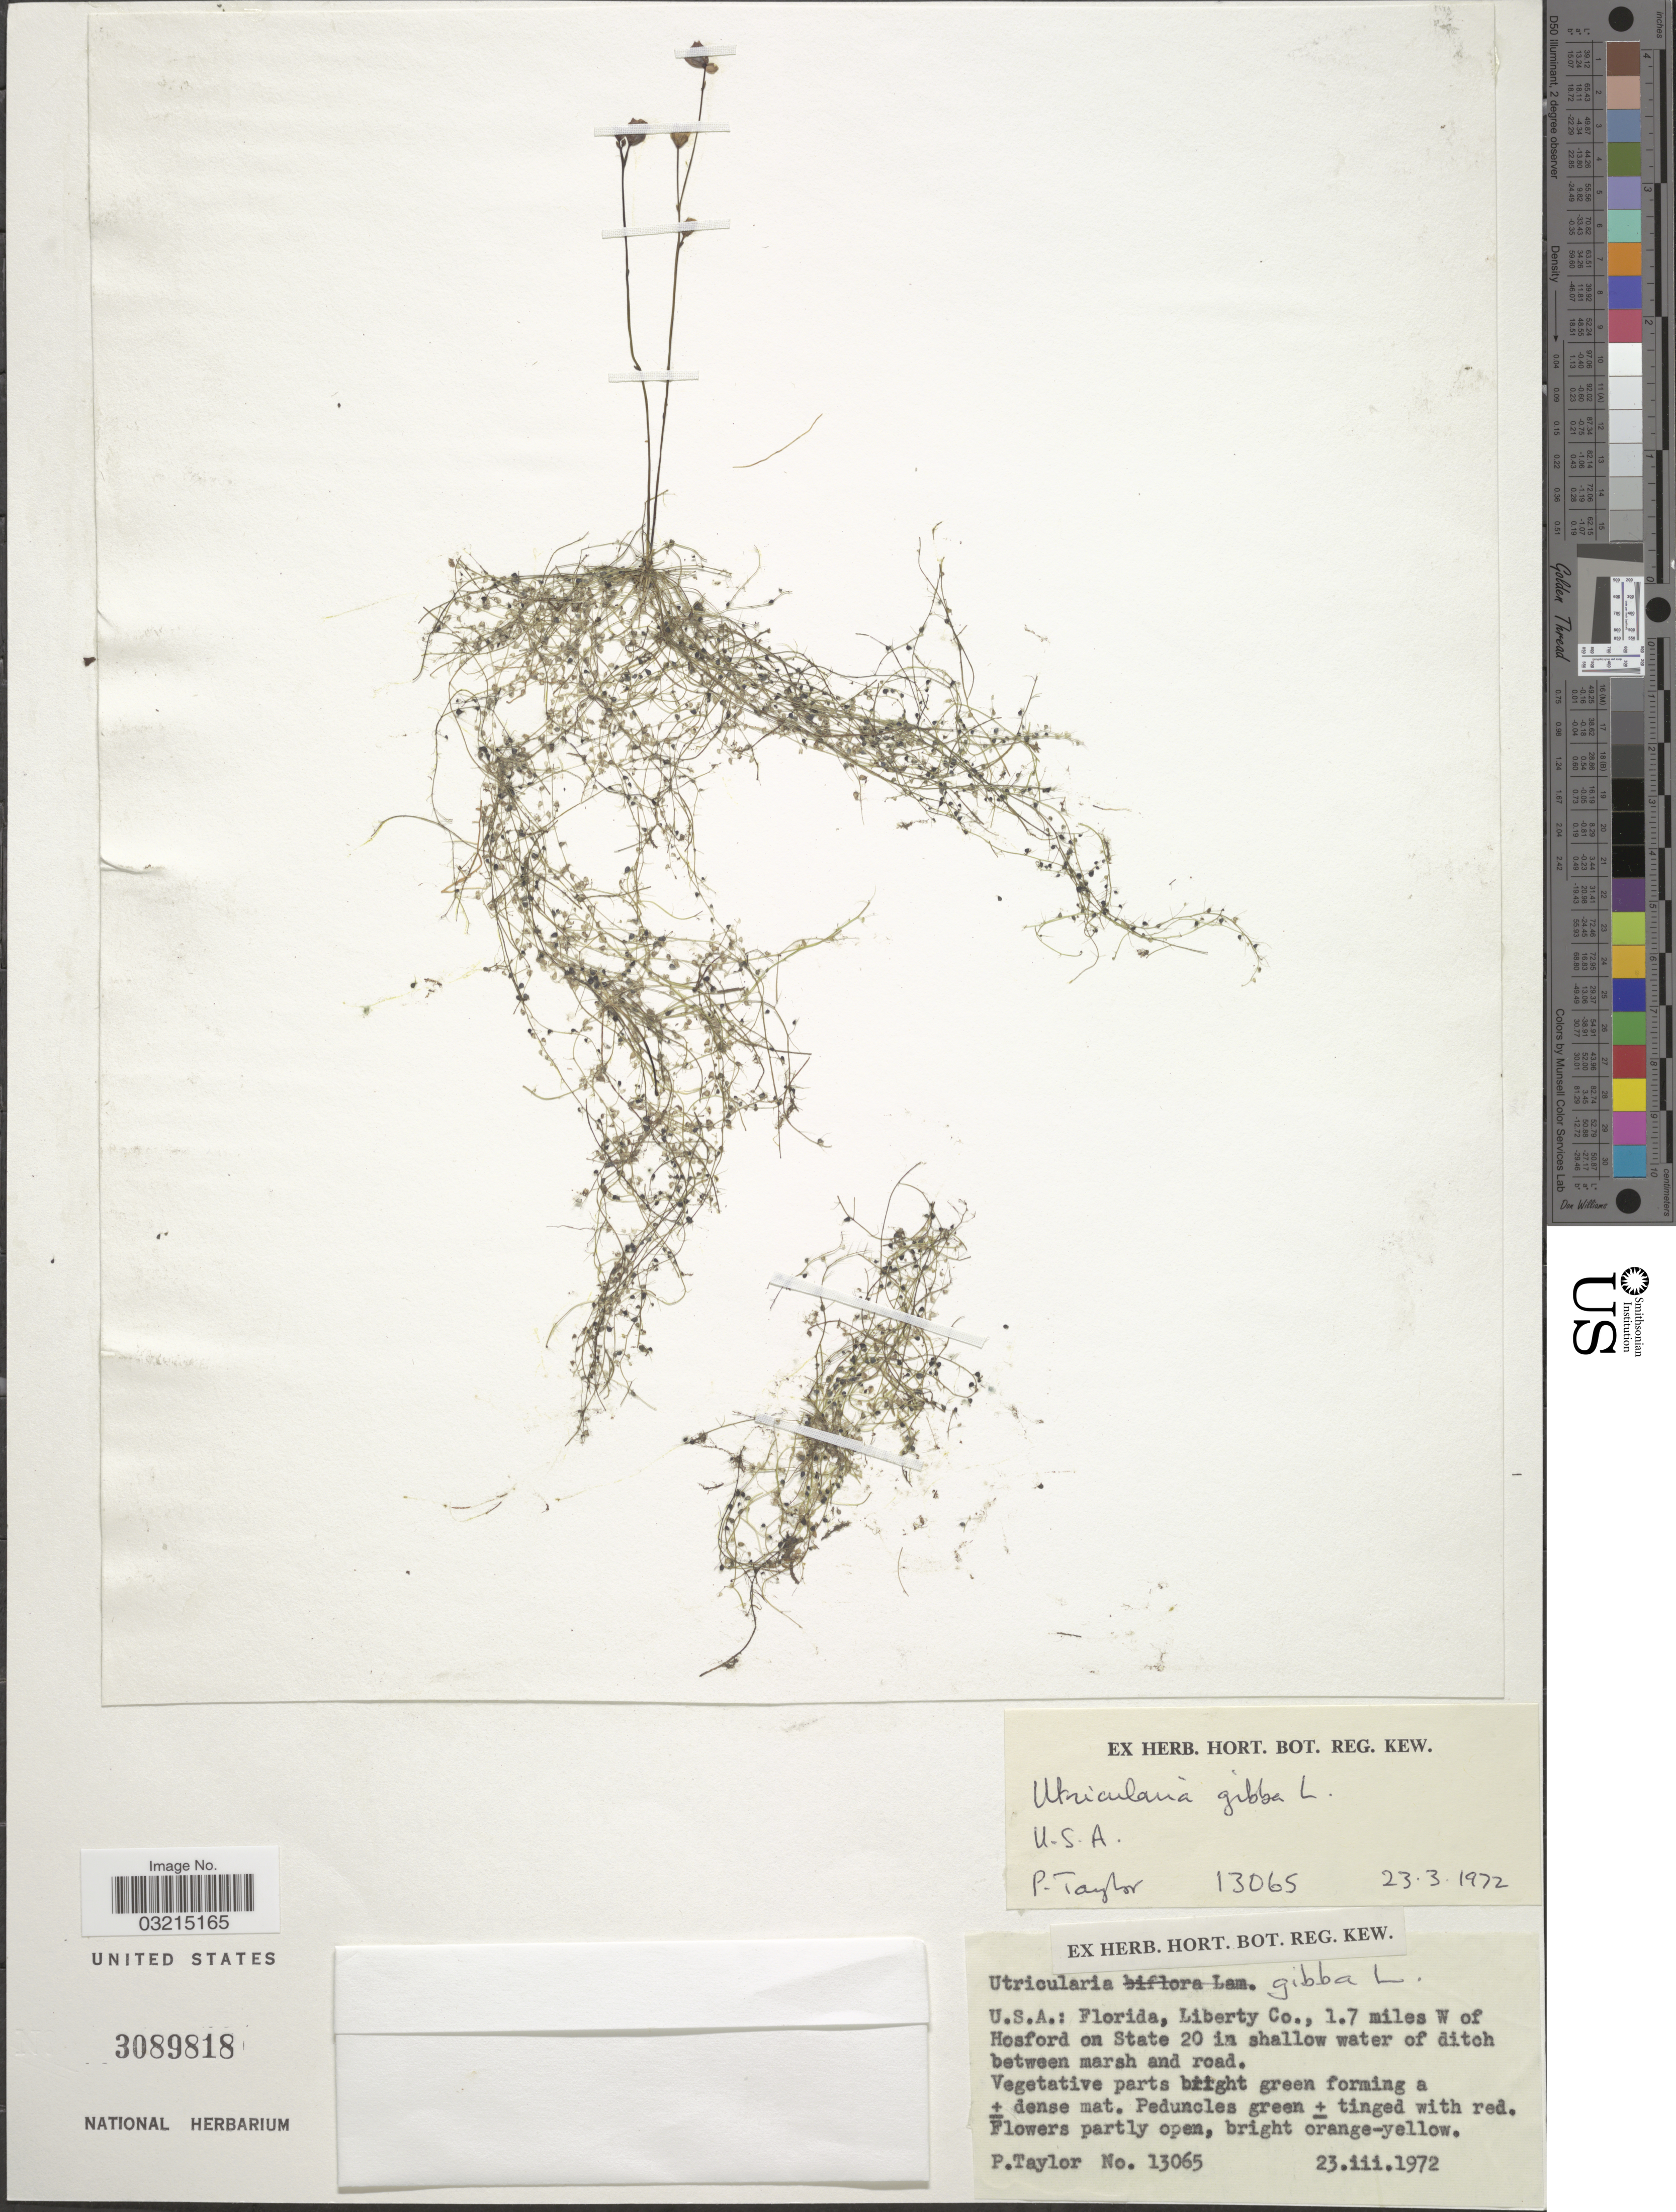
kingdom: Plantae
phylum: Tracheophyta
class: Magnoliopsida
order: Lamiales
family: Lentibulariaceae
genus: Utricularia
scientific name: Utricularia gibba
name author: L.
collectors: P. Taylor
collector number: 13065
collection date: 1972-03-23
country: United States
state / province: Florida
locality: Liberty Co., 1.7 miles W of Hosford on State 20 in shallow water of ditch between marsh and road.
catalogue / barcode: US 3089818